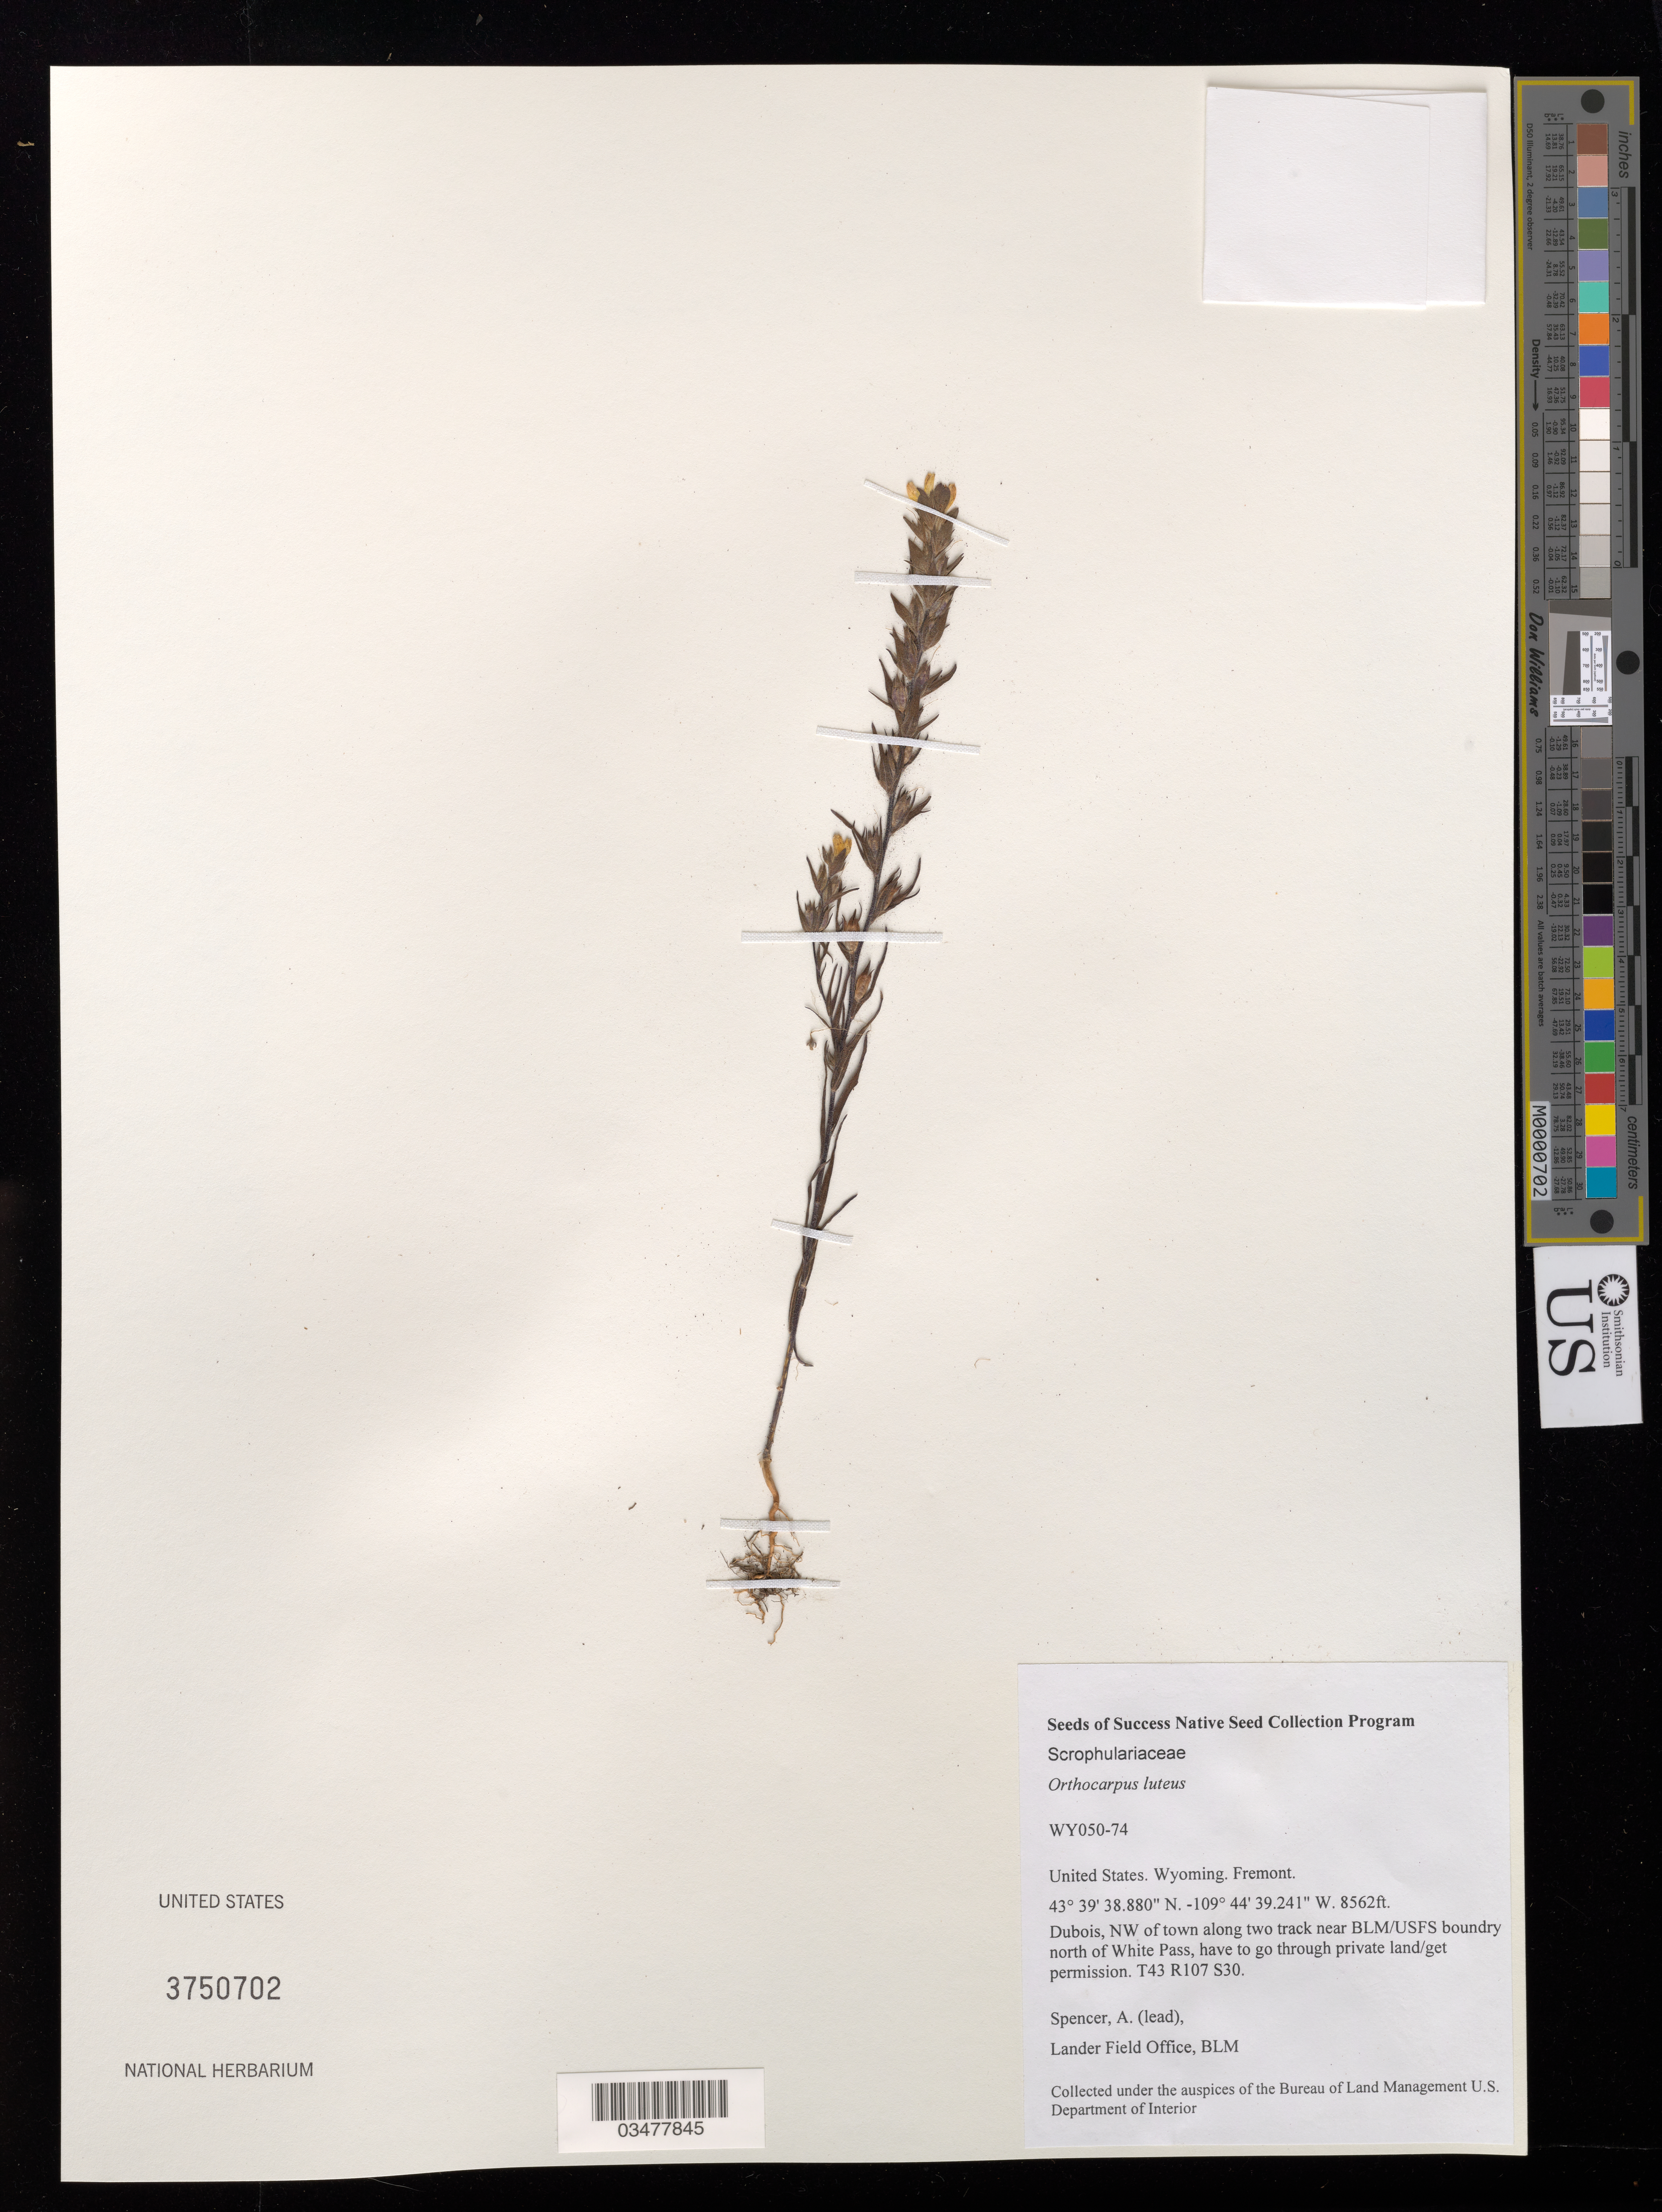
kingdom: Plantae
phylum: Tracheophyta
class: Magnoliopsida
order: Lamiales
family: Orobanchaceae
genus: Orthocarpus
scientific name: Orthocarpus luteus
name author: Nutt.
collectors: A. Spencer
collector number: WY050-74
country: United States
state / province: Wyoming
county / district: Fremont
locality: Dubois, near BLM/USFS boundary N of White Pass.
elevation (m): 2610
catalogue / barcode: US 3750702